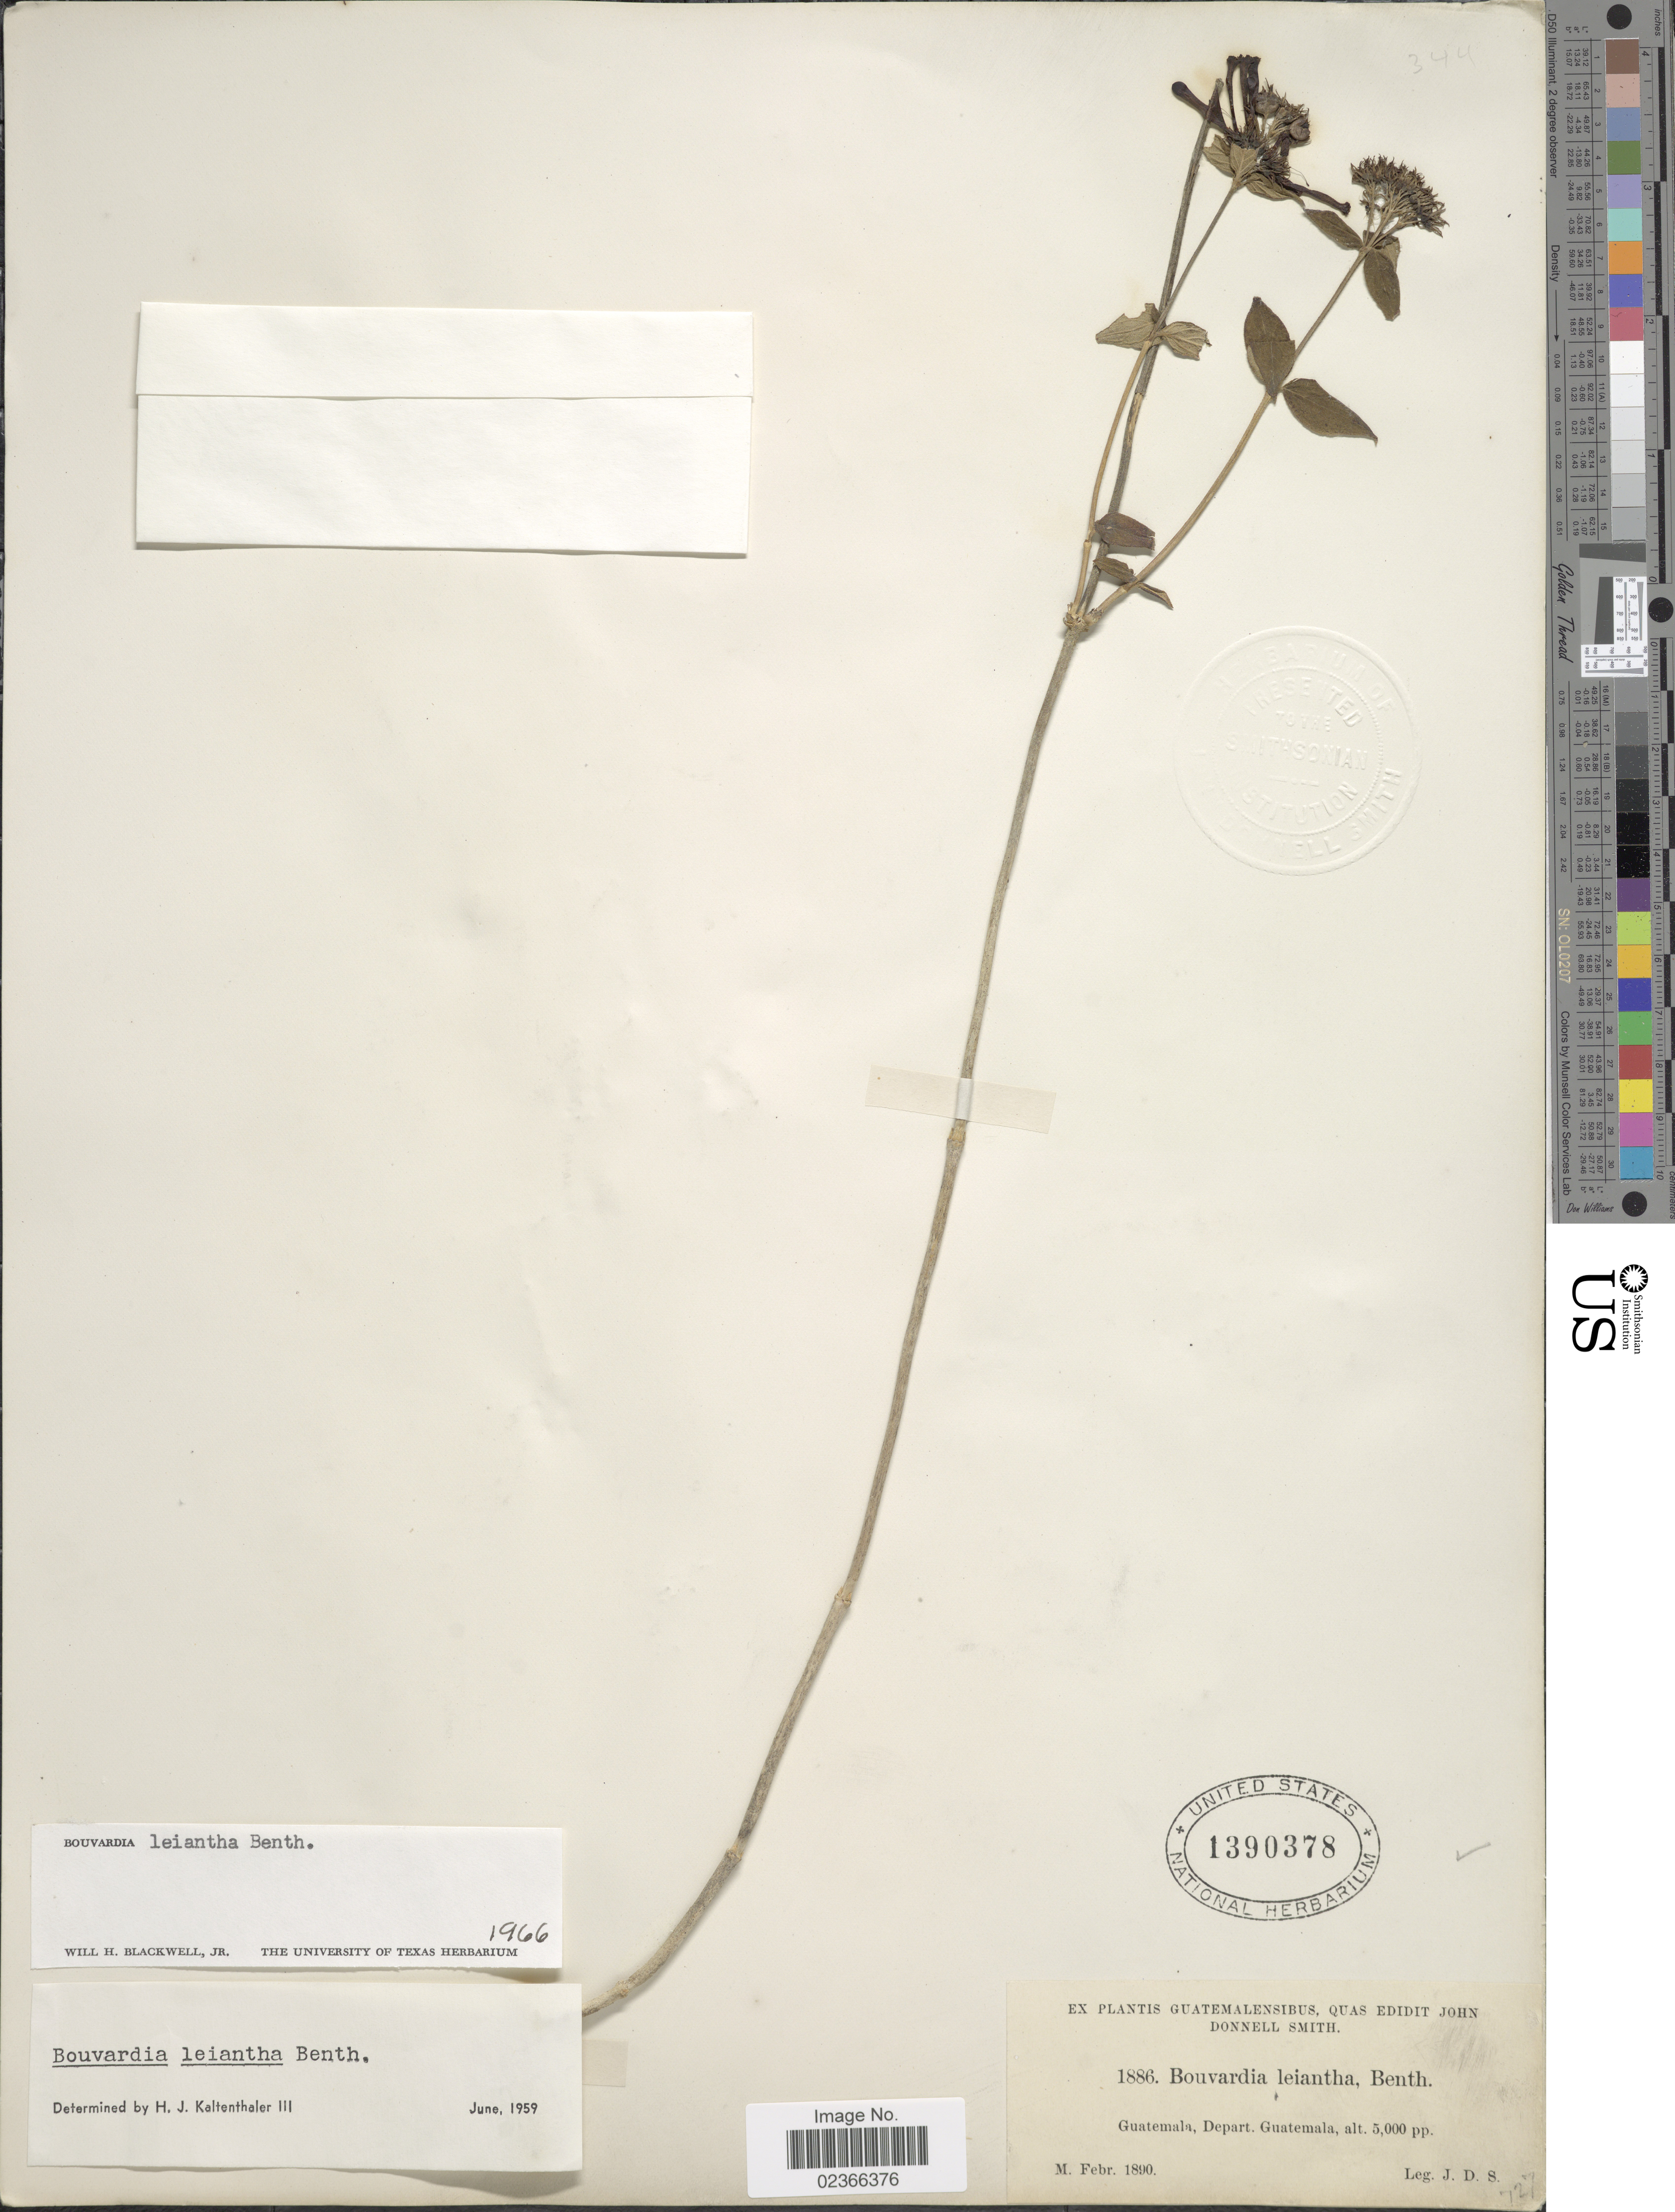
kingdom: Plantae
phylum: Tracheophyta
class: Magnoliopsida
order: Gentianales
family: Rubiaceae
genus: Bouvardia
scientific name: Bouvardia leiantha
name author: Benth.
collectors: J. Donnell Smith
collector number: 1886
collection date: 1890-02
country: Guatemala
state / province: Guatemala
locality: Guatemala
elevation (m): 1524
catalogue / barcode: US 1390378